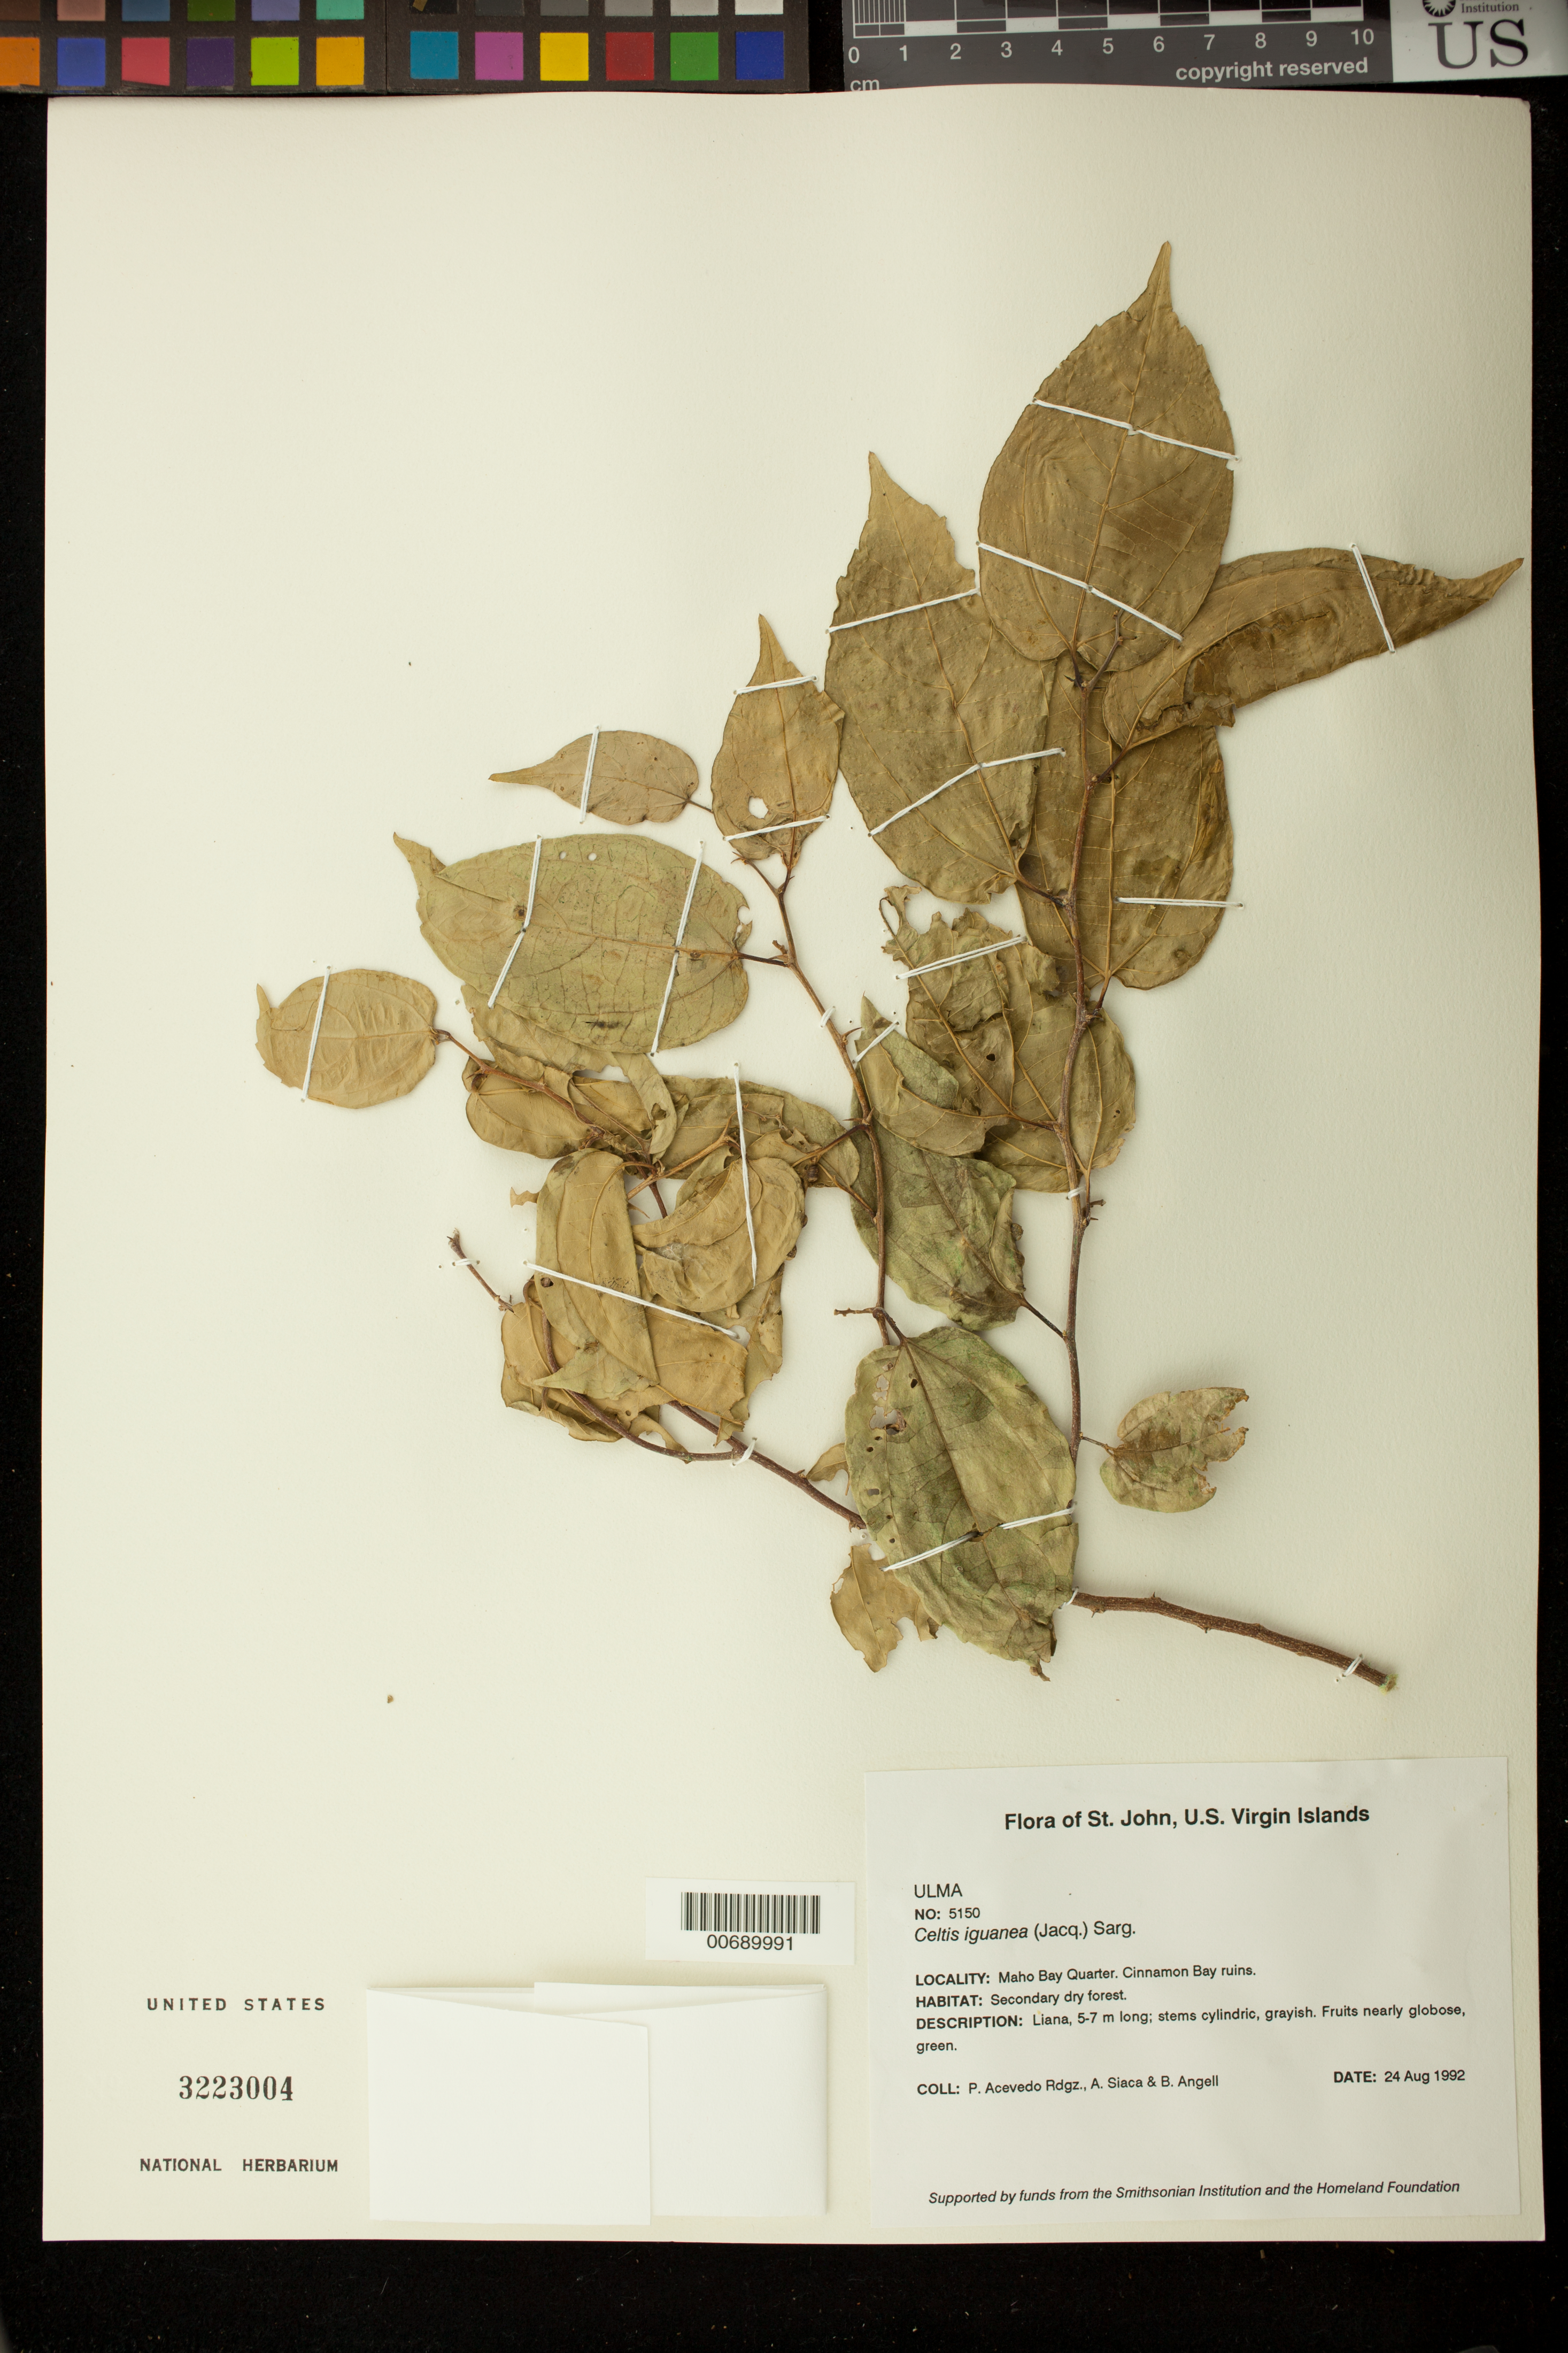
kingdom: Plantae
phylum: Tracheophyta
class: Magnoliopsida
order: Rosales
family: Cannabaceae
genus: Celtis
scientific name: Celtis iguanaea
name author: (Jacq.) Sarg.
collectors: P. Acevedo-Rodr., A. Siaca & Bobbi Angell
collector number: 5150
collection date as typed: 24 Aug 1992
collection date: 1992-08-24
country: U.S. Virgin Islands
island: St. John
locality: Maho Bay Quarter. Cinnamon Bay ruins.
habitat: Secondary dry forest.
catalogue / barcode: US 3223004